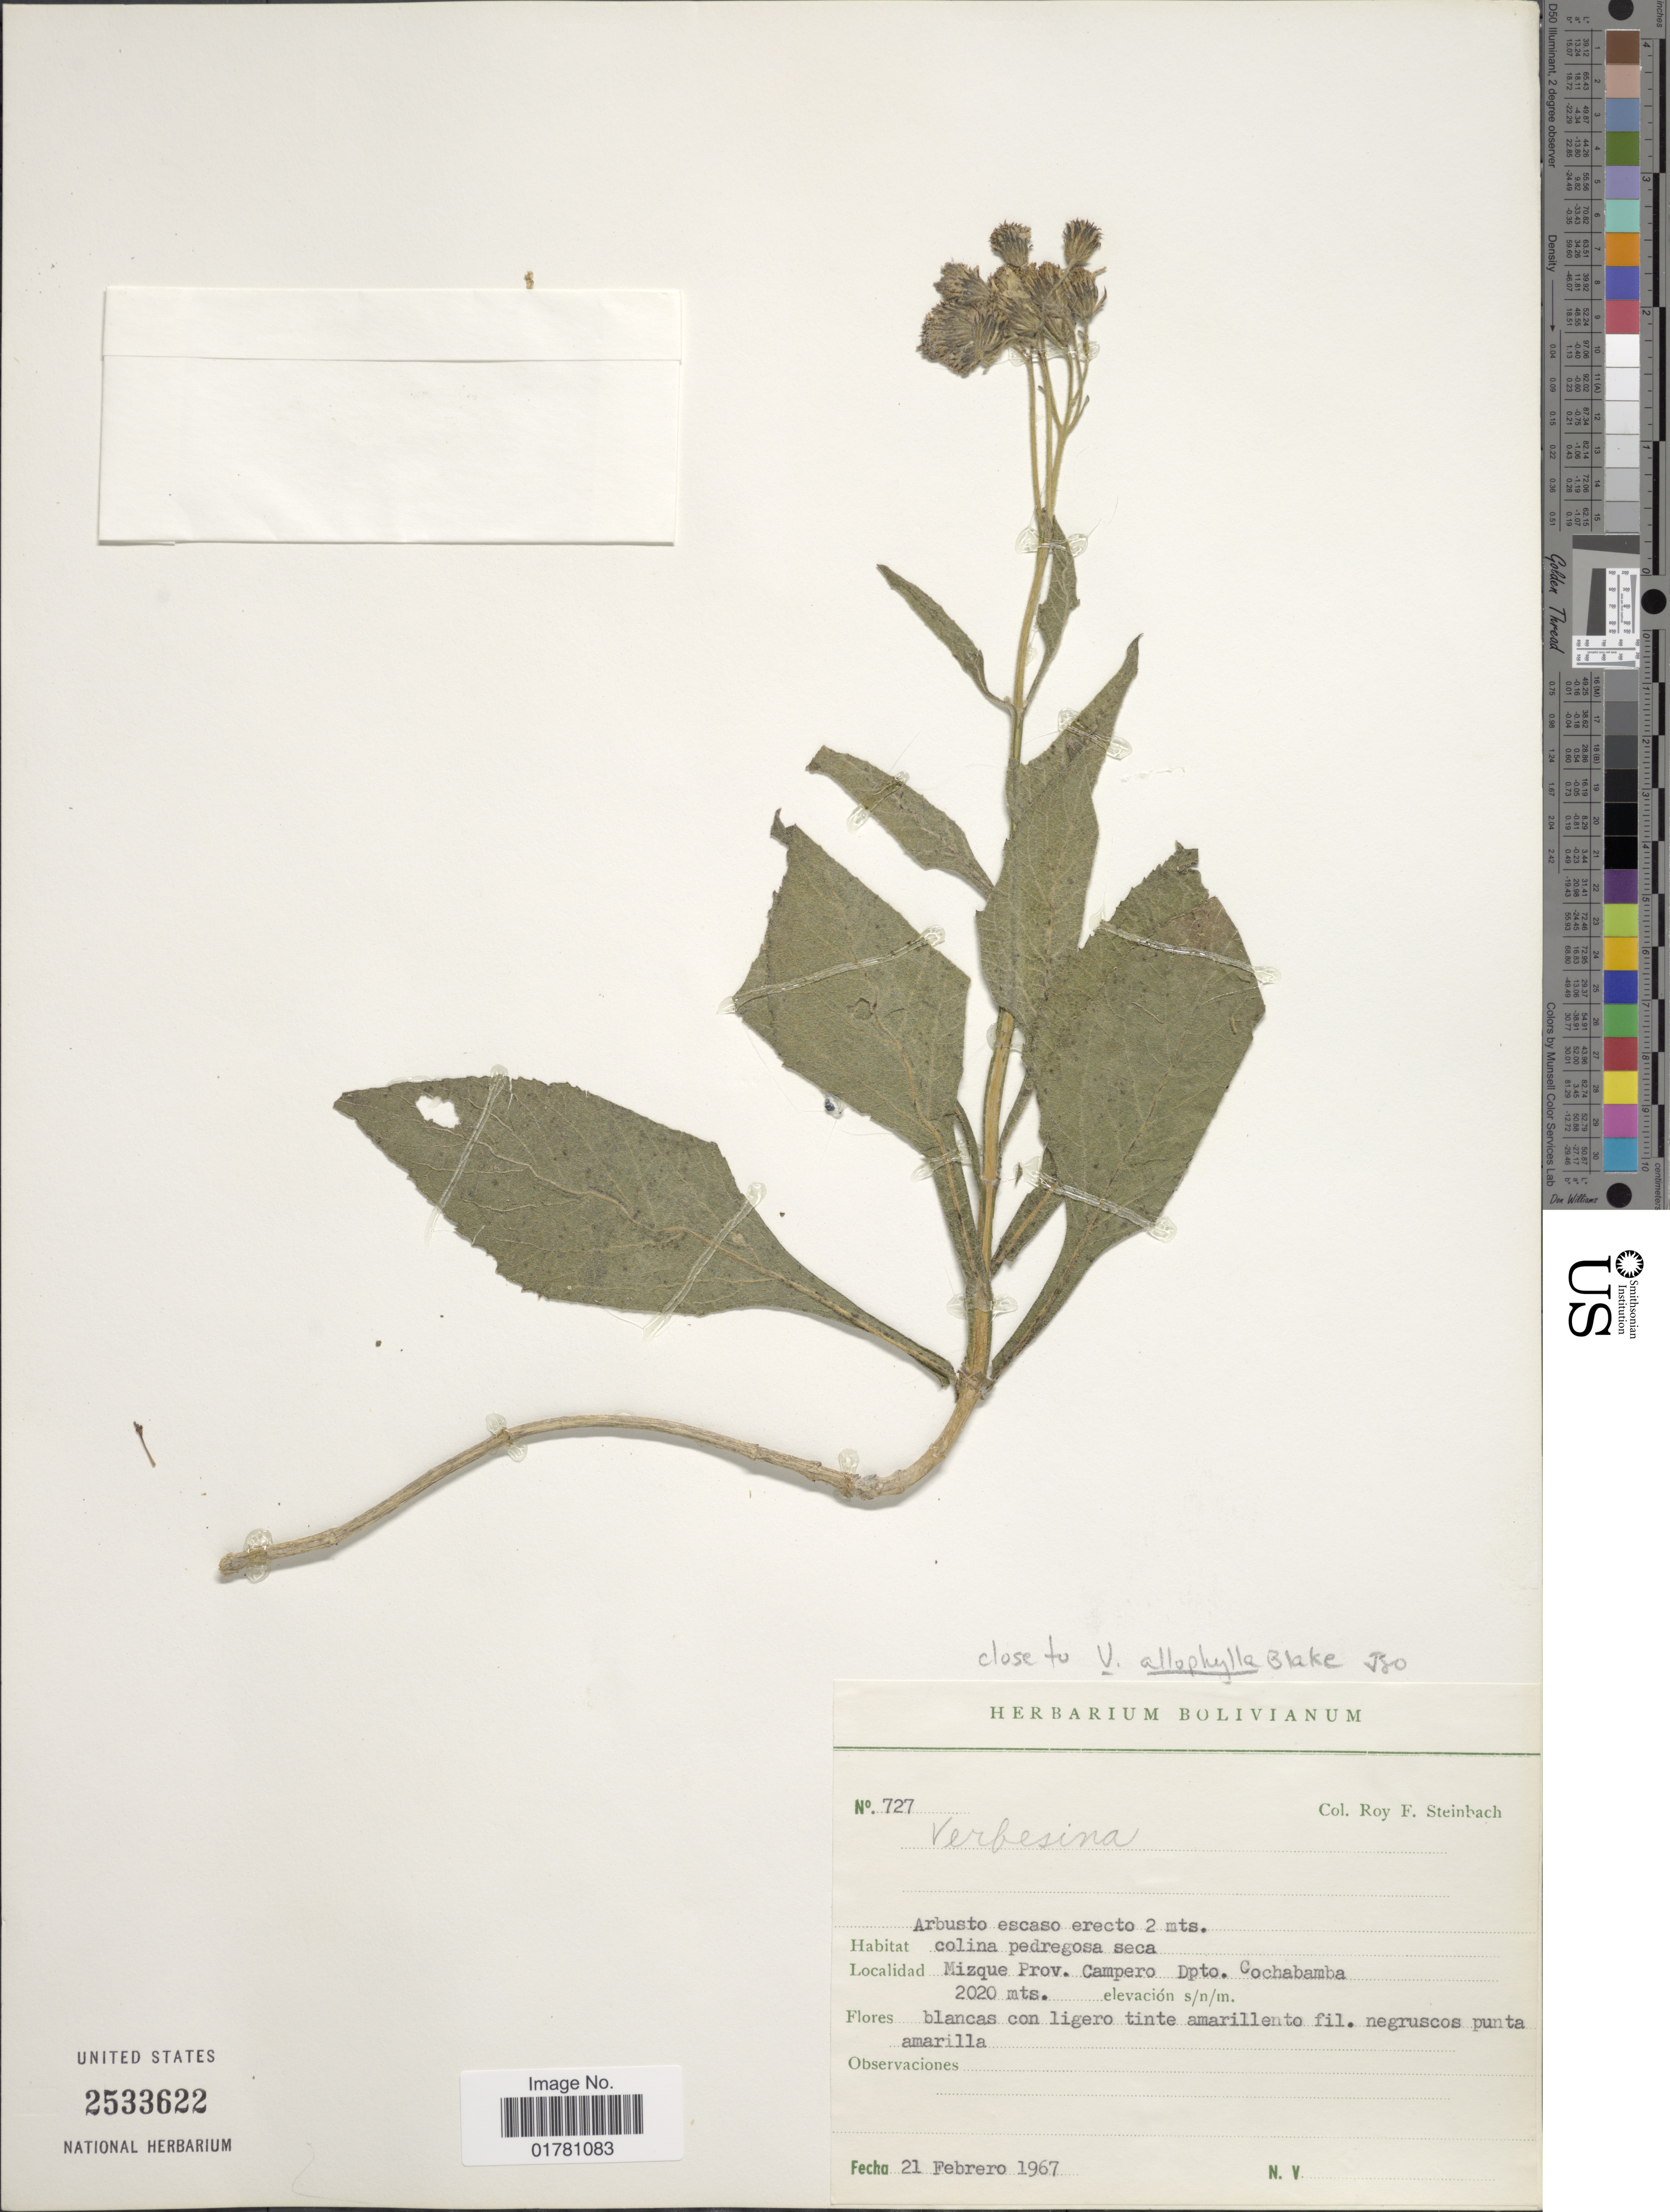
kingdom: Plantae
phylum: Tracheophyta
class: Magnoliopsida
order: Asterales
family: Asteraceae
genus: Verbesina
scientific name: Verbesina nelidae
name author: Cabrera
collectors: R. F. Steinbach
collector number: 727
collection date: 1967-02-21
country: Bolivia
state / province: Cochabamba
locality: Mizque Prov. Campero Dpto Cochabamba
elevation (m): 2020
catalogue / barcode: US 2533622